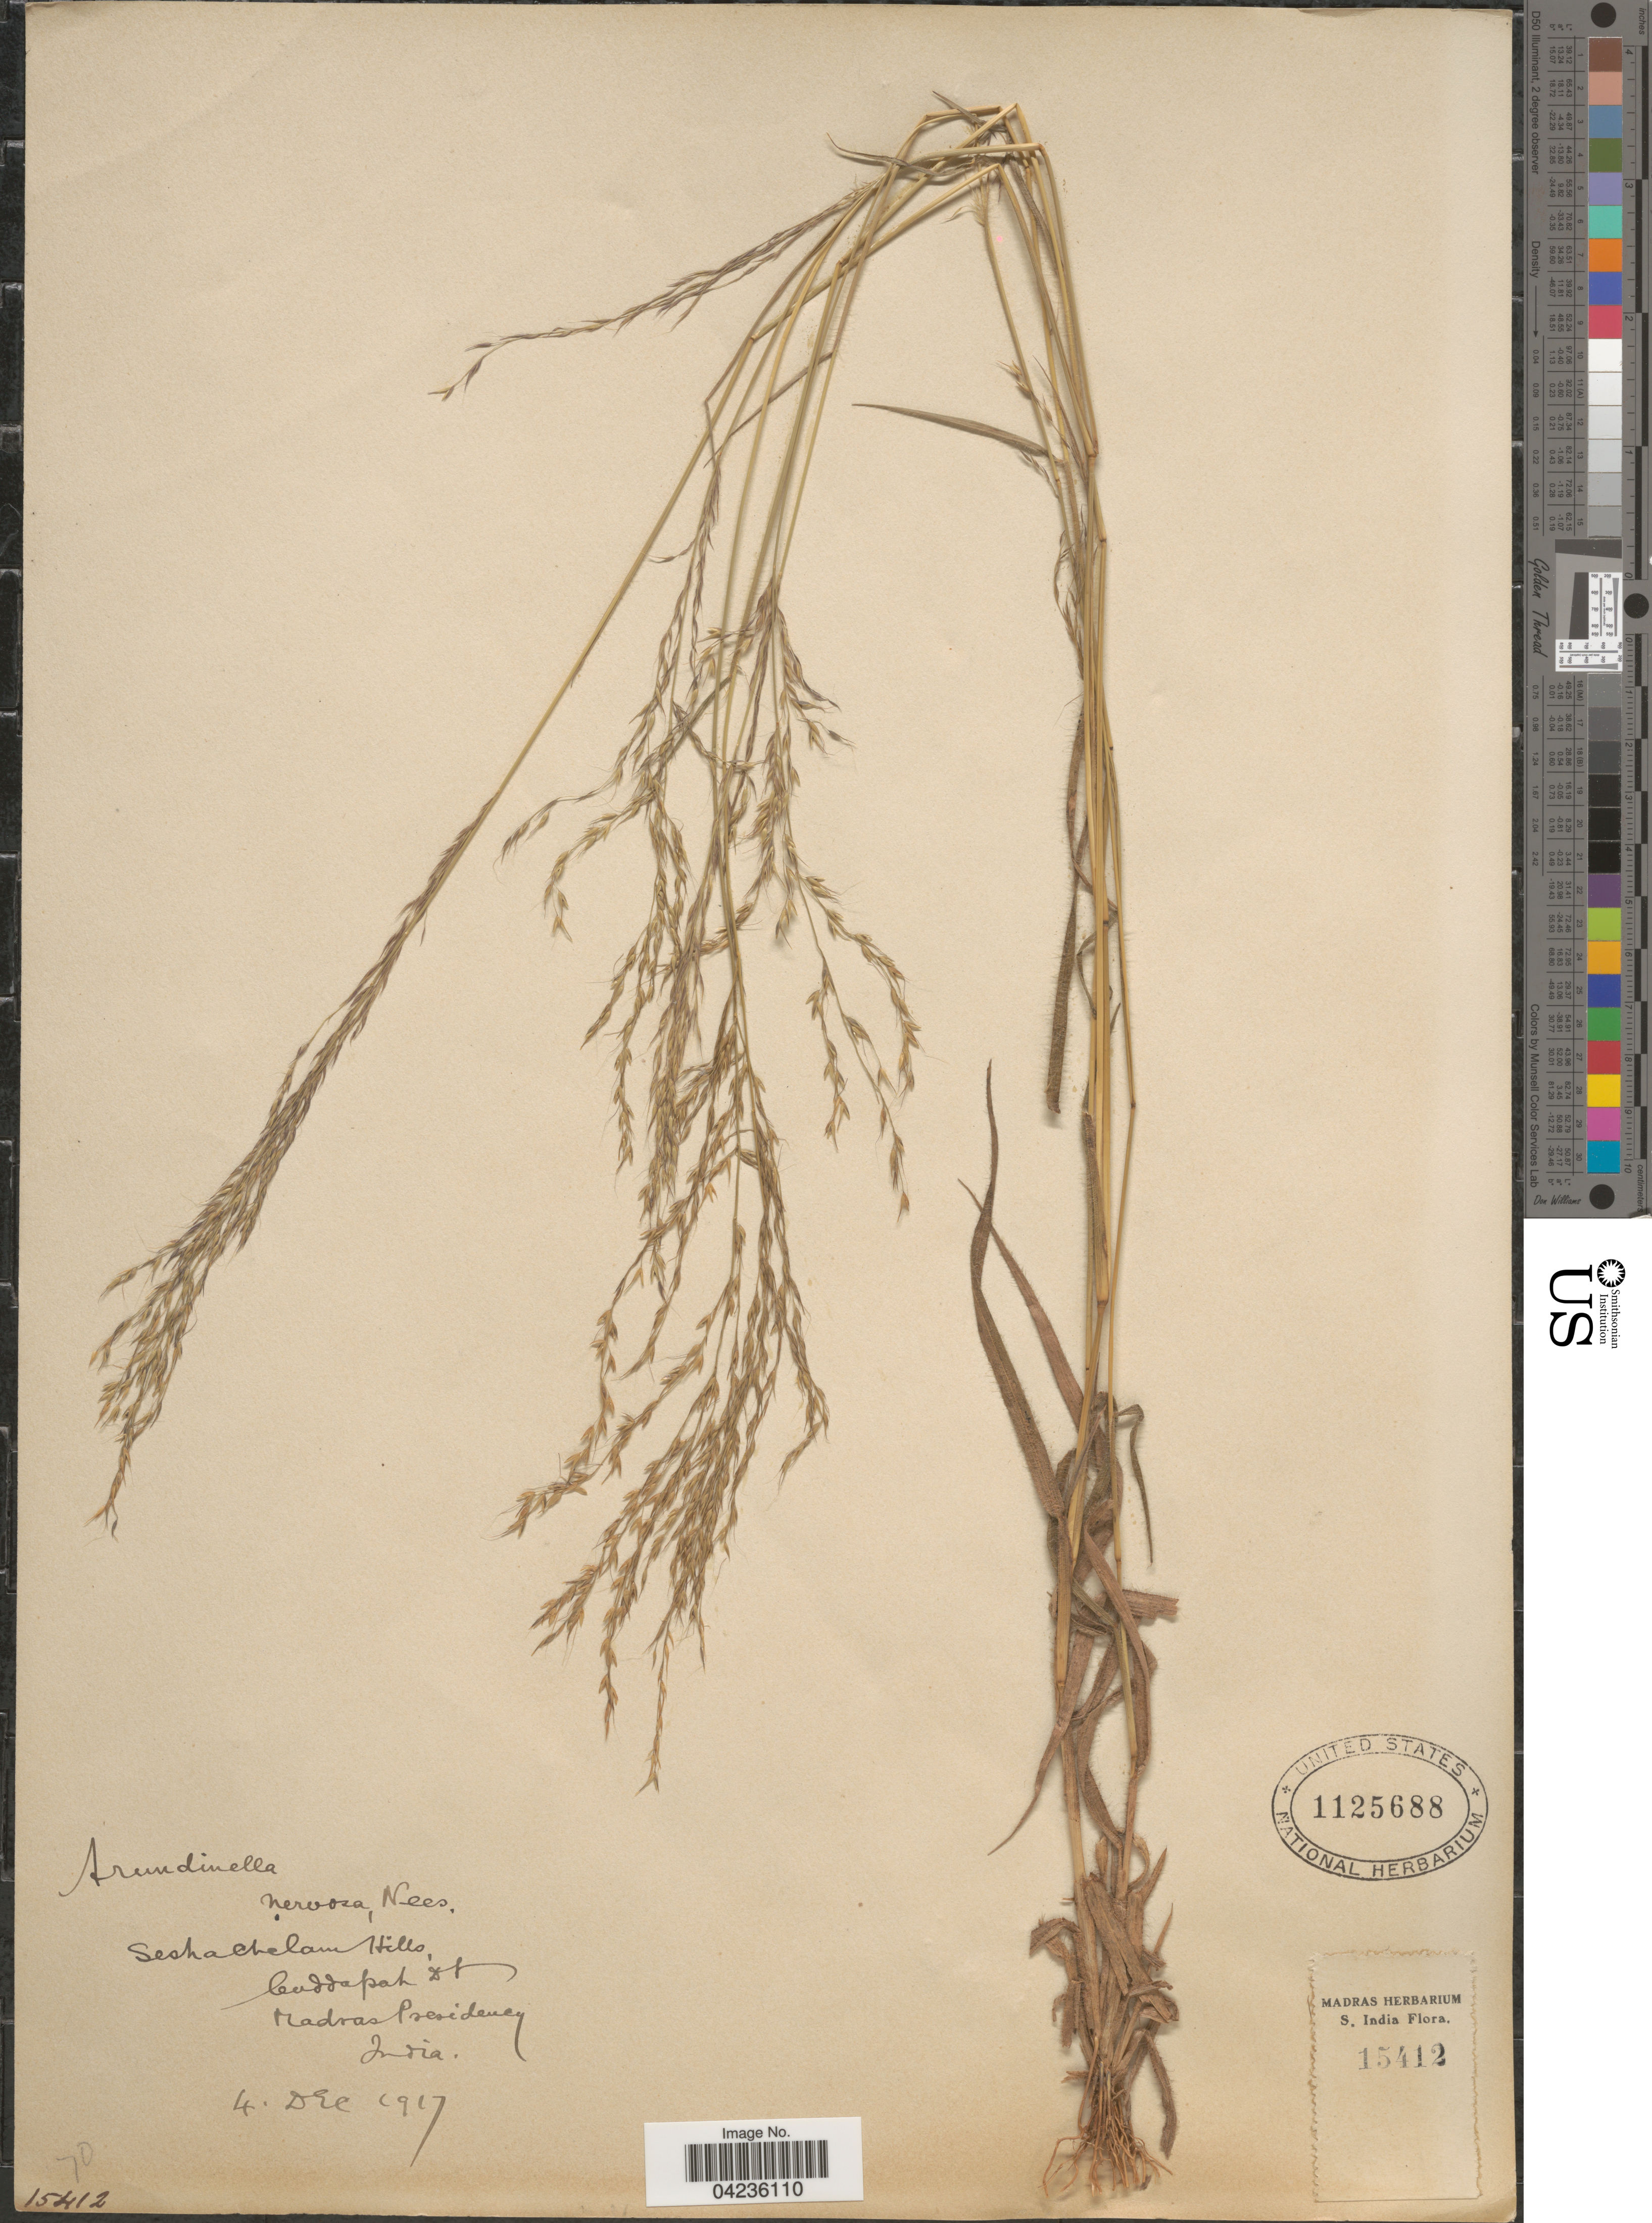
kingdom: Plantae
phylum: Tracheophyta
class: Liliopsida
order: Poales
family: Poaceae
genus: Arundinella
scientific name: Arundinella nervosa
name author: (Roxb.) Nees ex Hook. & Arn.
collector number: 15412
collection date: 1917-12-04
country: India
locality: Seshachelam hills. Cuddapah Dt. Madras Presidency.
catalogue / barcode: US 1125688